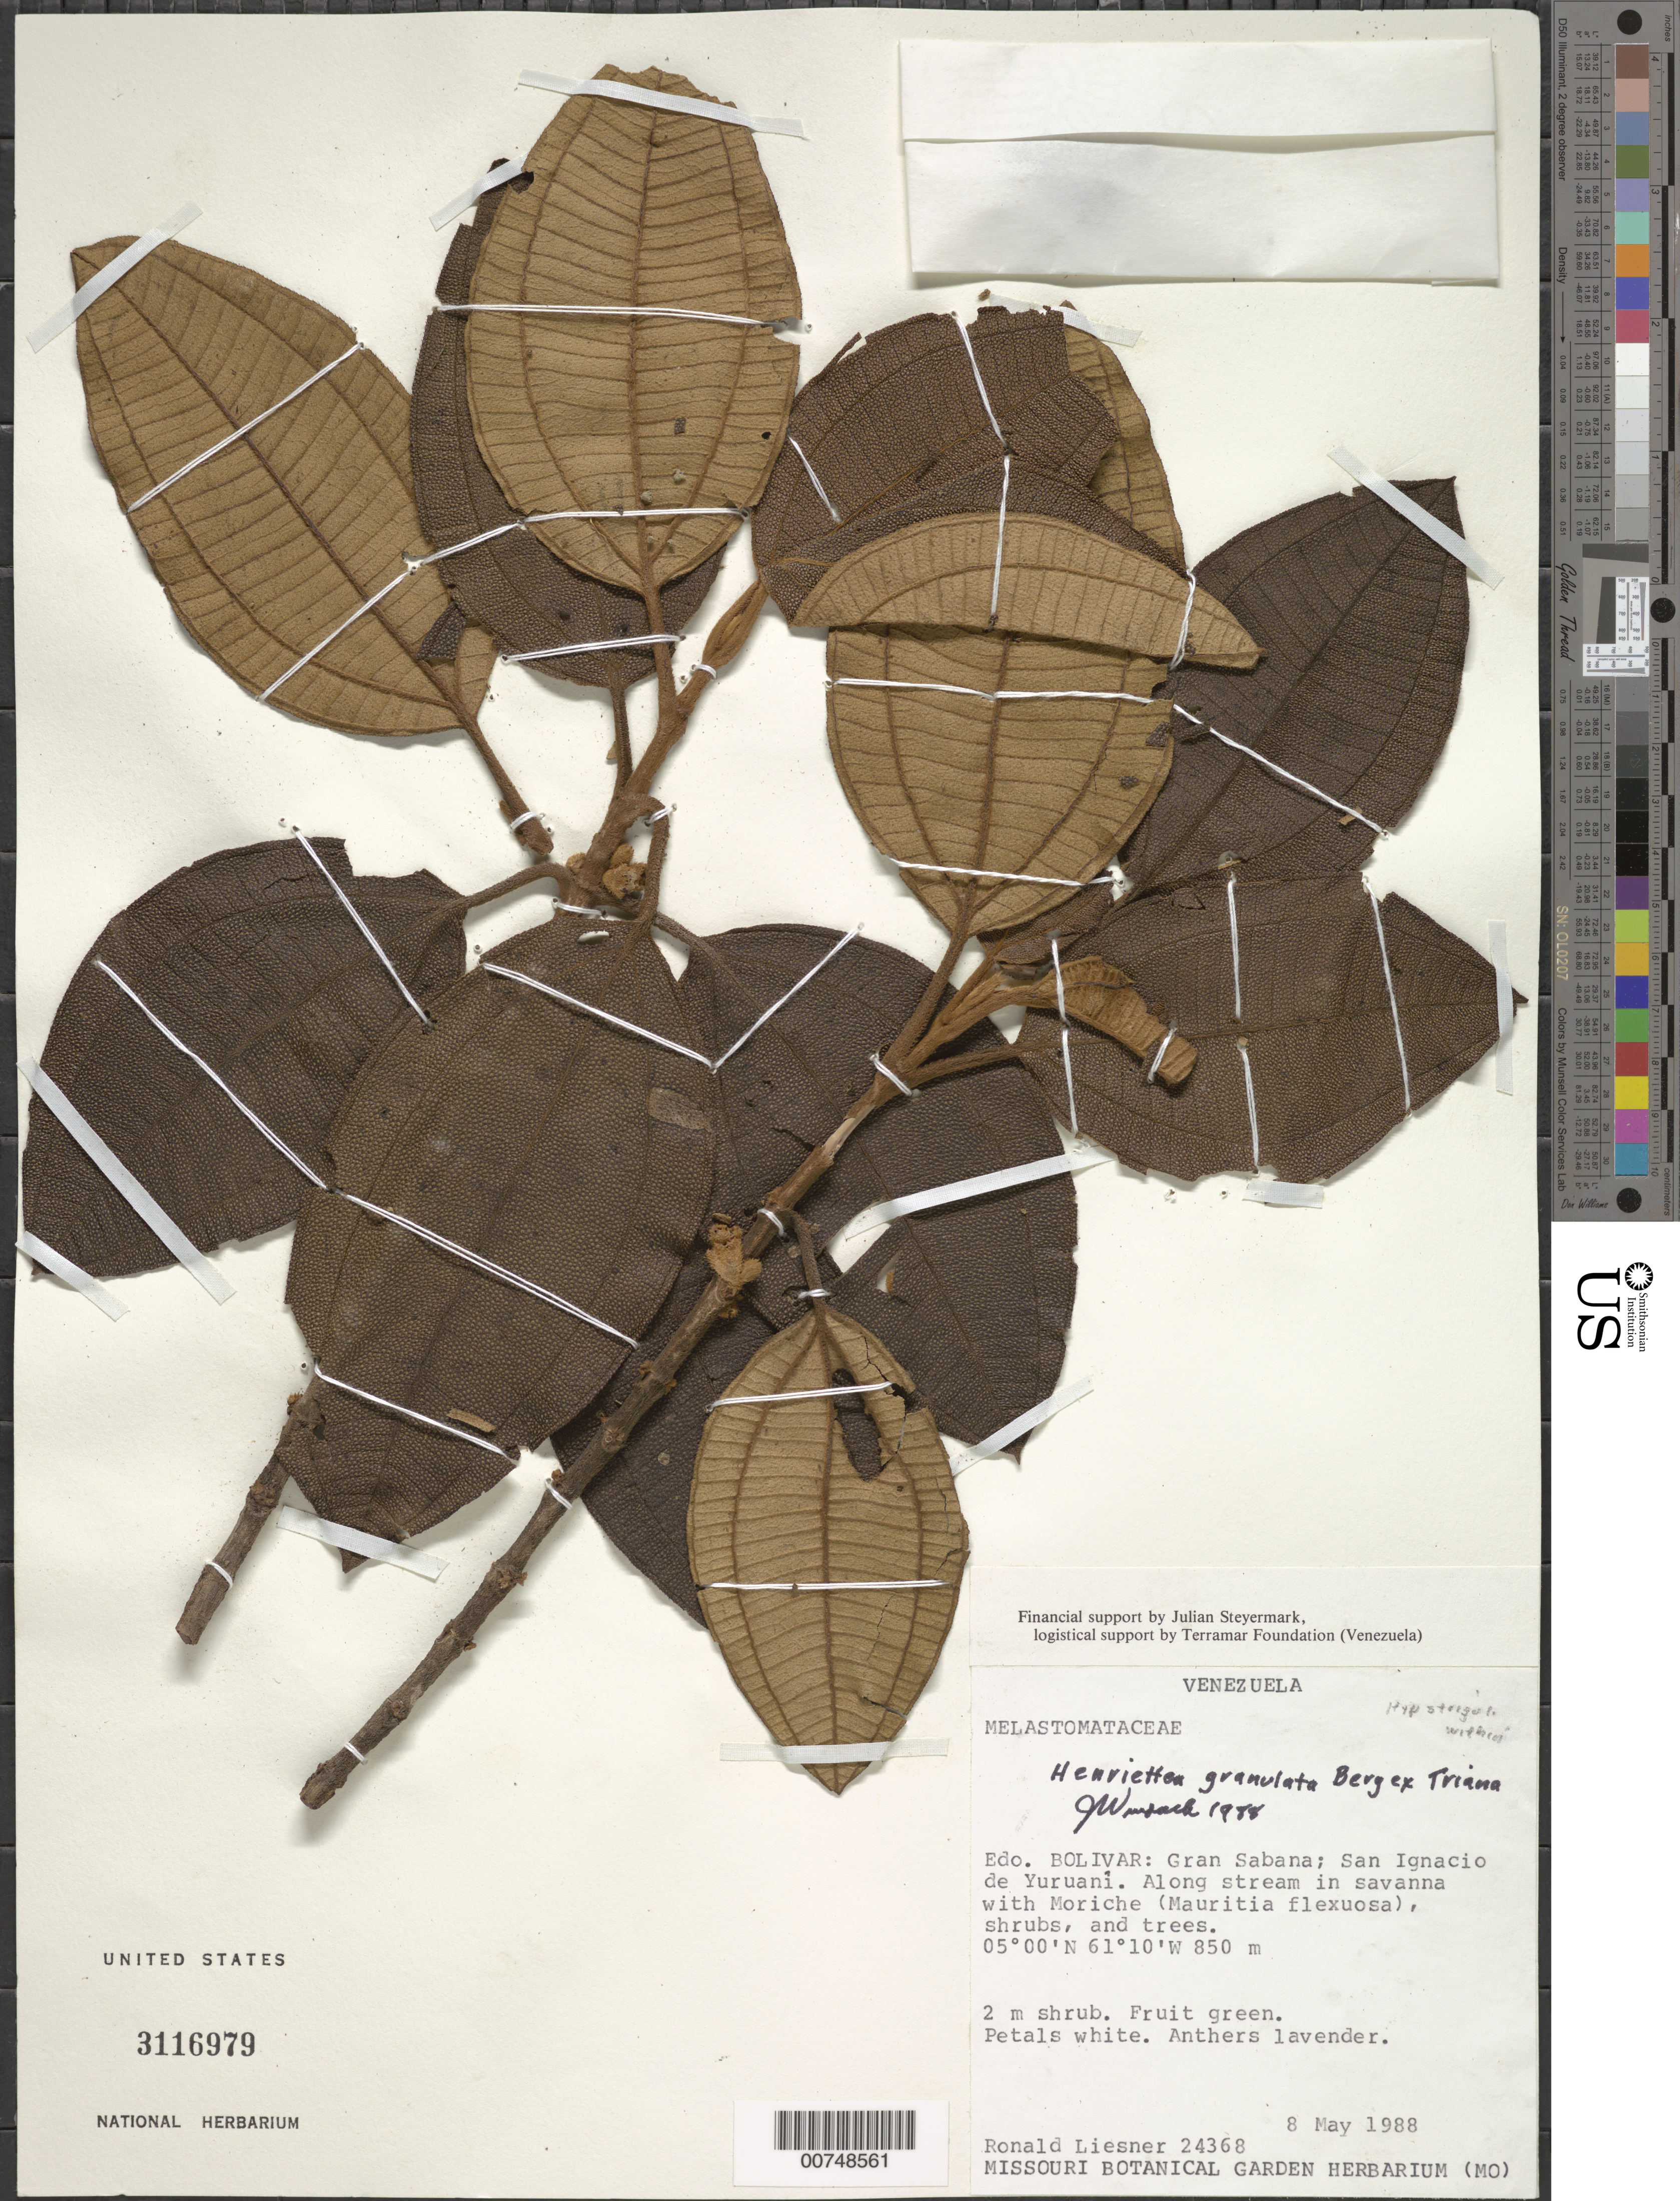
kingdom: Plantae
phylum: Tracheophyta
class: Magnoliopsida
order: Myrtales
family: Melastomataceae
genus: Henriettea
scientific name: Henriettea granulata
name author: Berg ex Triana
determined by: Wurdack, John J., (US), US (UNITED STATES)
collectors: R. L. Liesner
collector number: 24368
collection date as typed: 8-May-88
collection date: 1988-05-08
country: Venezuela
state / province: Bolívar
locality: Gran Sabana, San Ignacio de Yuruani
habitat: Along stream in savanna with Moriche (Mauritia flexuosa)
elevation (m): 850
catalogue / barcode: US 3116979